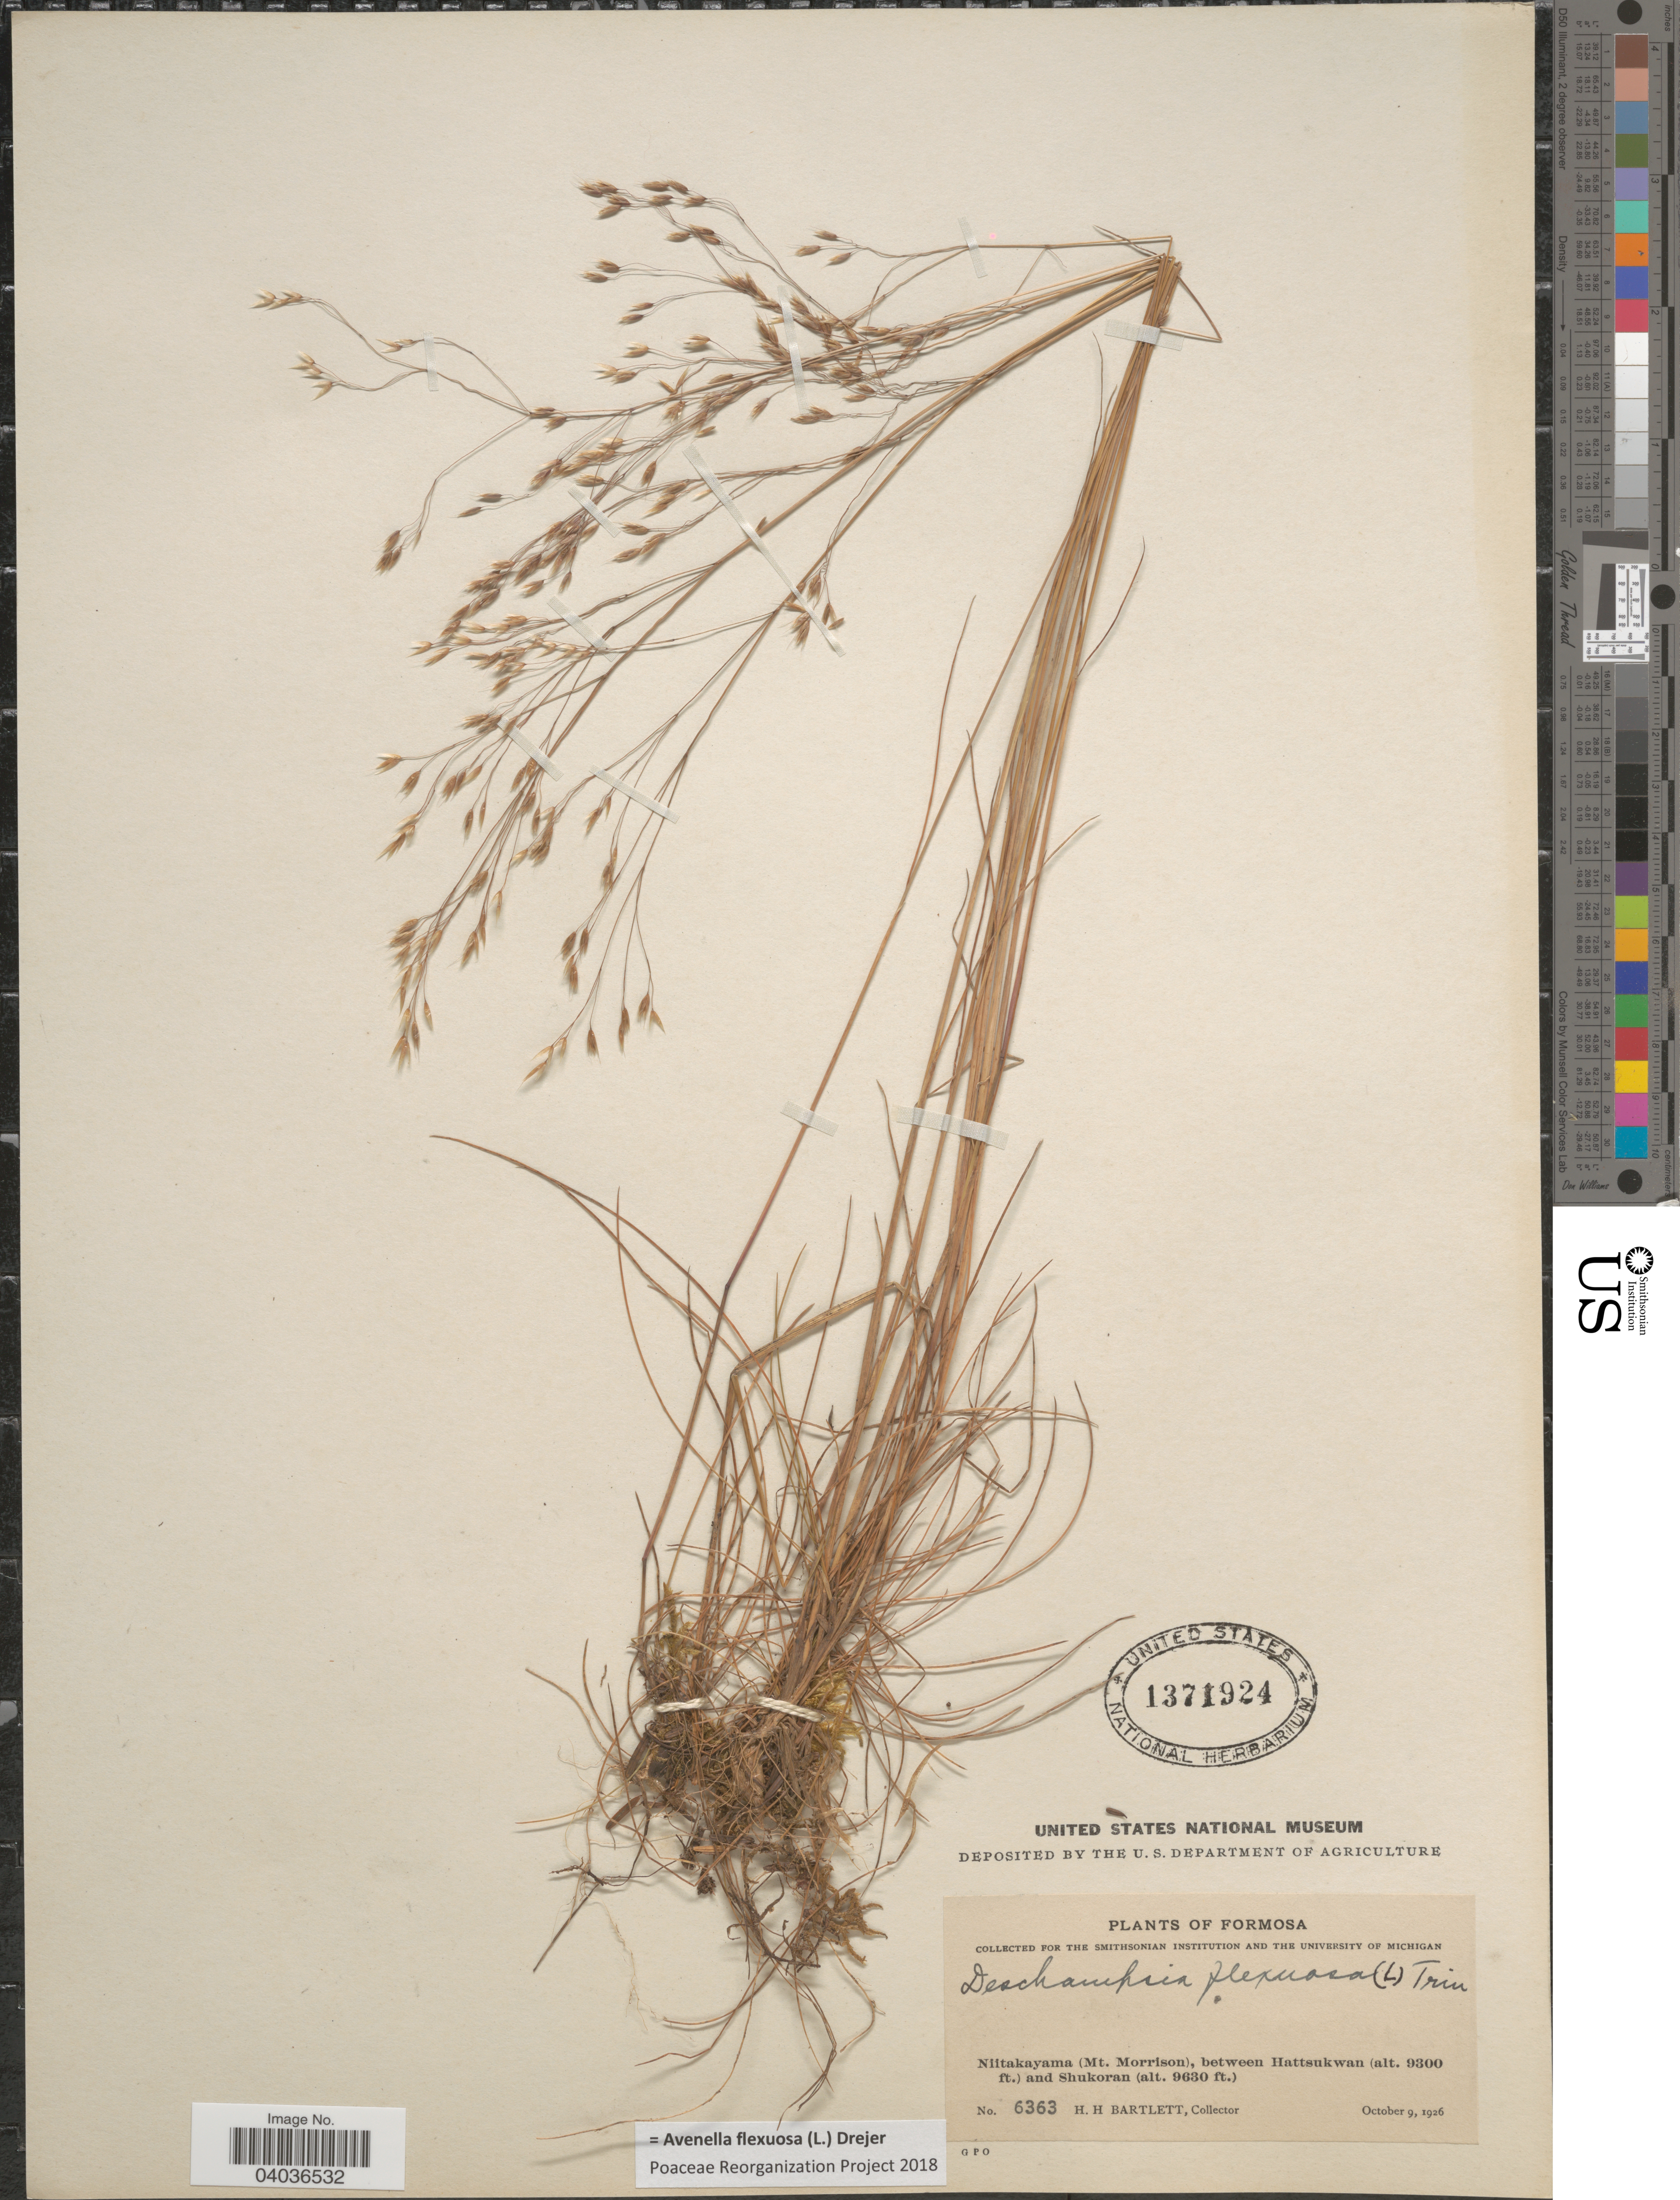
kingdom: Plantae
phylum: Tracheophyta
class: Liliopsida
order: Poales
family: Poaceae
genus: Avenella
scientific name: Avenella flexuosa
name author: (L.) Drejer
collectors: H. H. Bartlett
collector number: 6363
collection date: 1926-10-09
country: Taiwan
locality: Formosa. Niitakayama (Mt. Morrison), between Hattsukwan and Shukoran.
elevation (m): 2835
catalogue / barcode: US 1371924